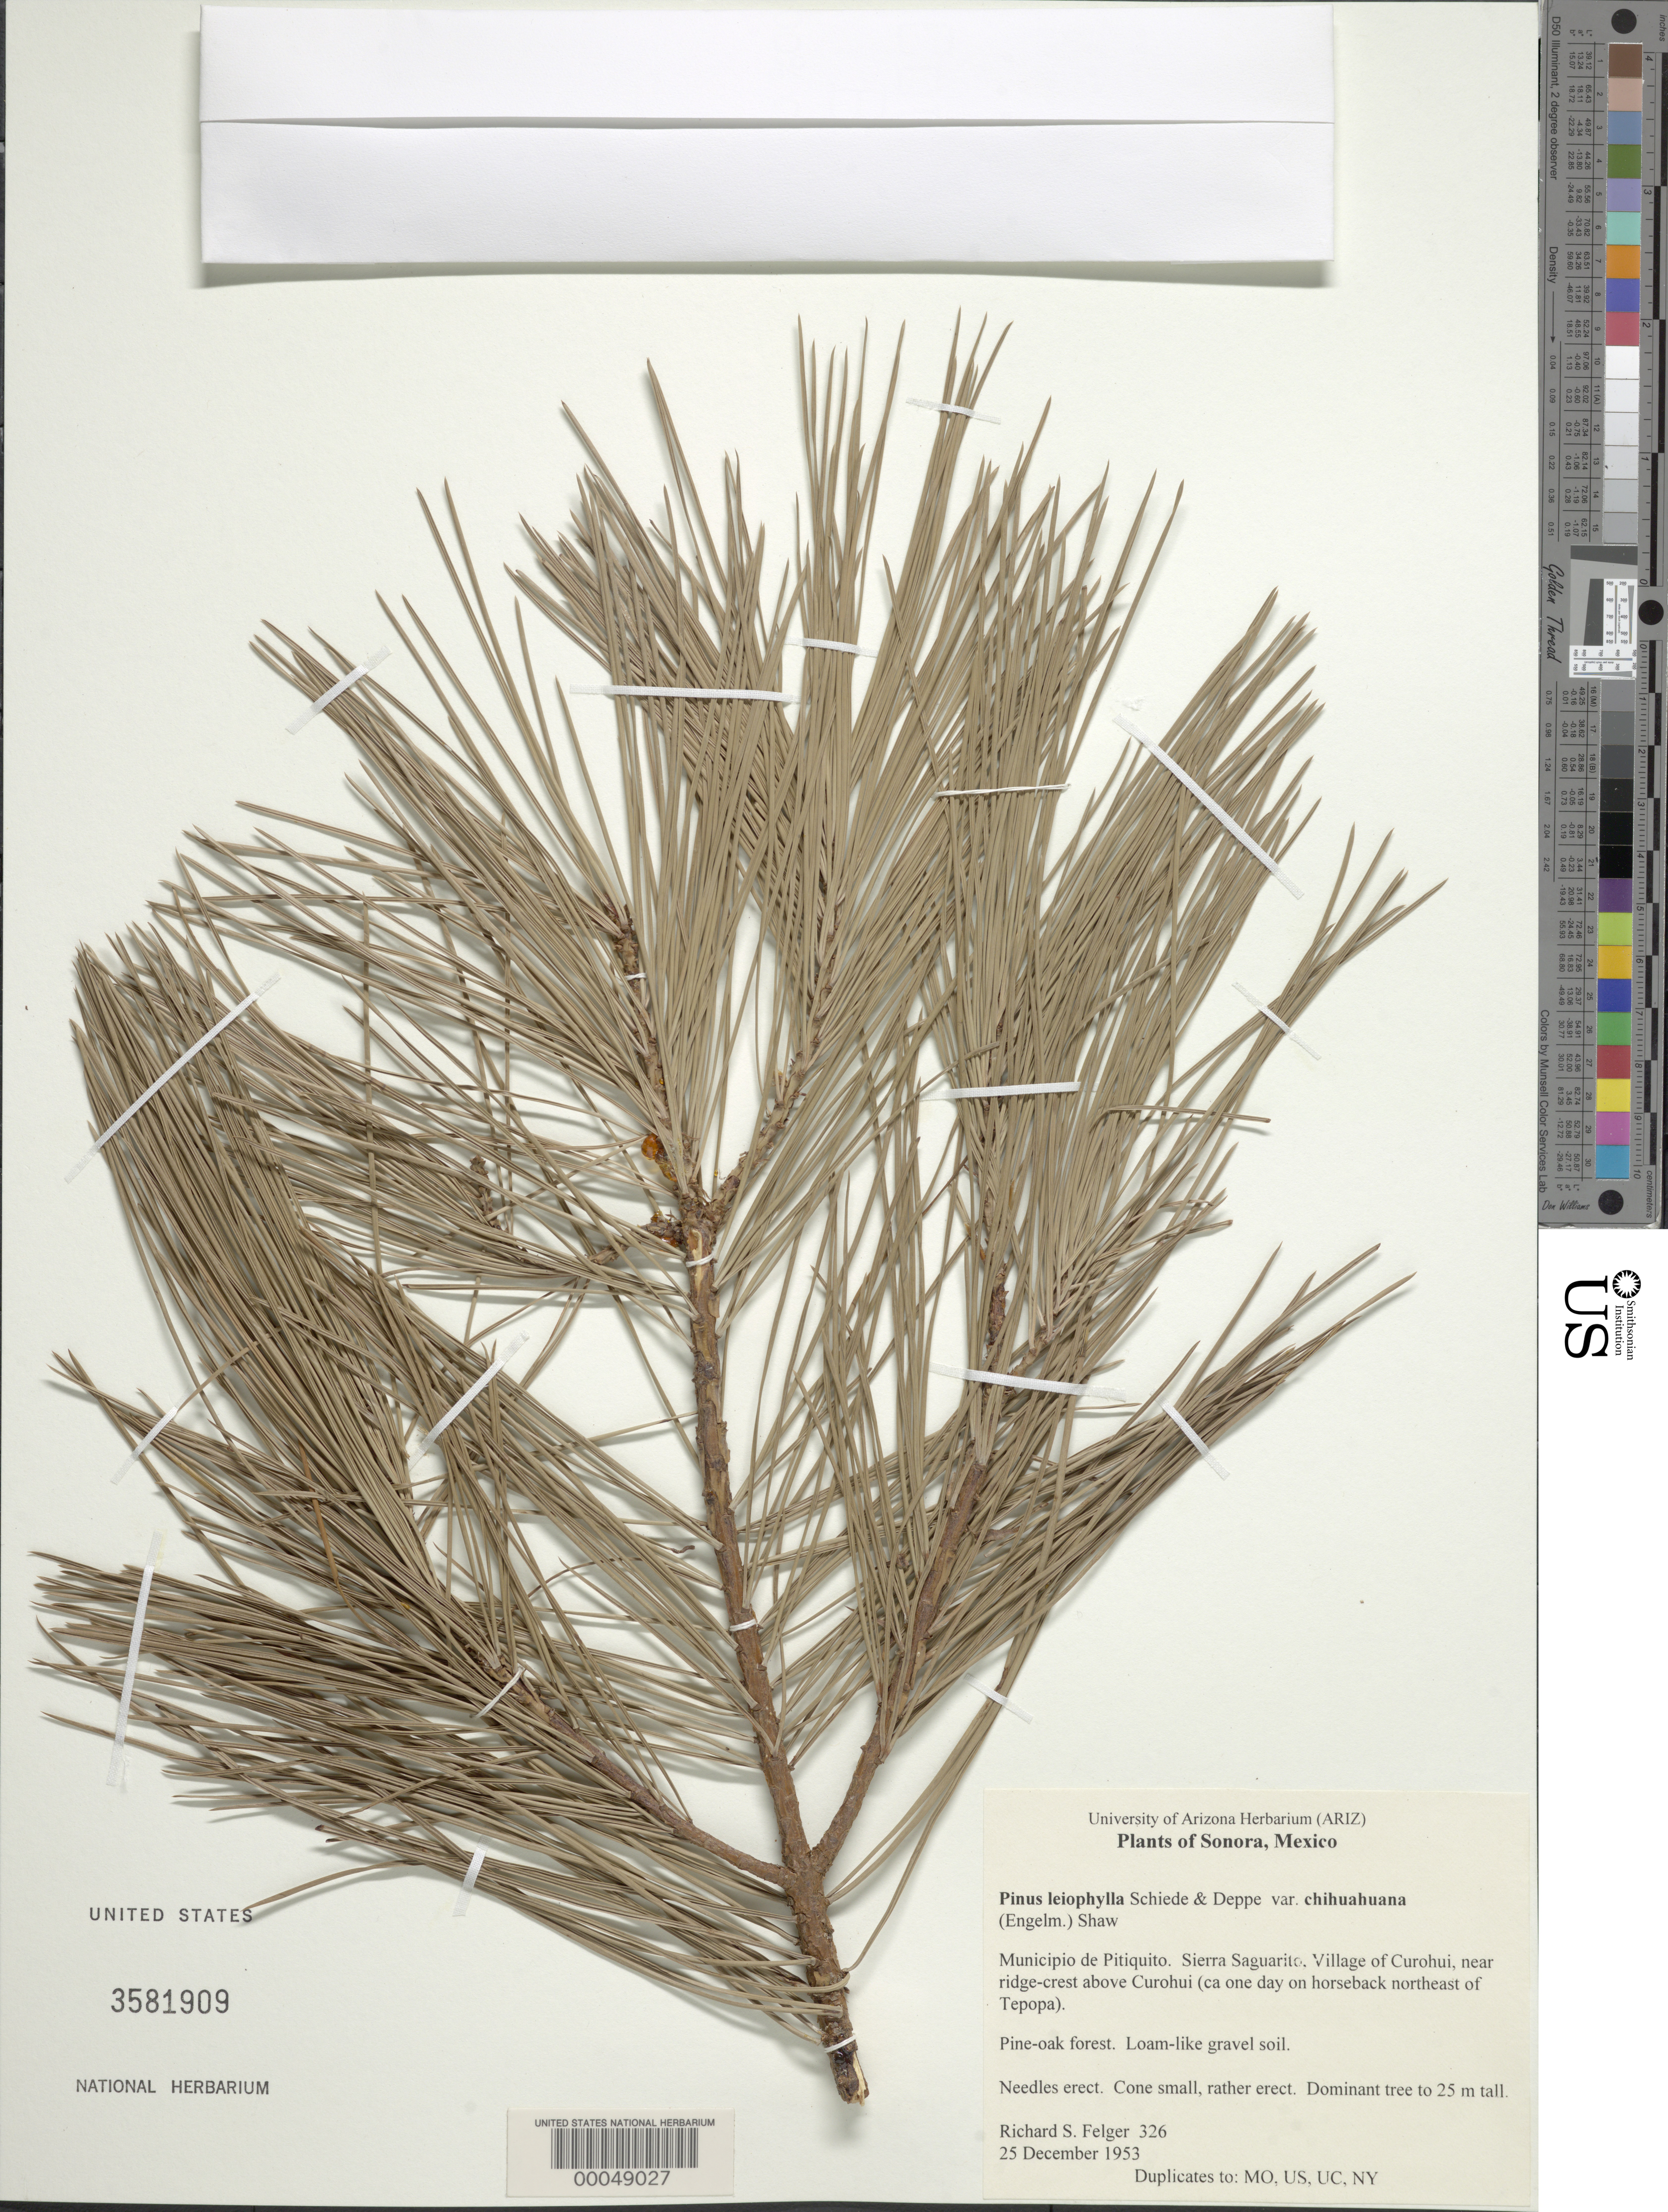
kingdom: Plantae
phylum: Tracheophyta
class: Pinopsida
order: Pinales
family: Pinaceae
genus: Pinus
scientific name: Pinus leiophylla var. chihuahuana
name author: (Engelm.) Shaw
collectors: R. S. Felger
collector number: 326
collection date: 1953-12-25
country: Mexico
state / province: Sonora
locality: Municipio de Pitiquito. Sierra Saguarito, village of Curohui near ridge crest above Curohui (ca one day on horseback northeast of Tepopa)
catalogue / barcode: US 3581909